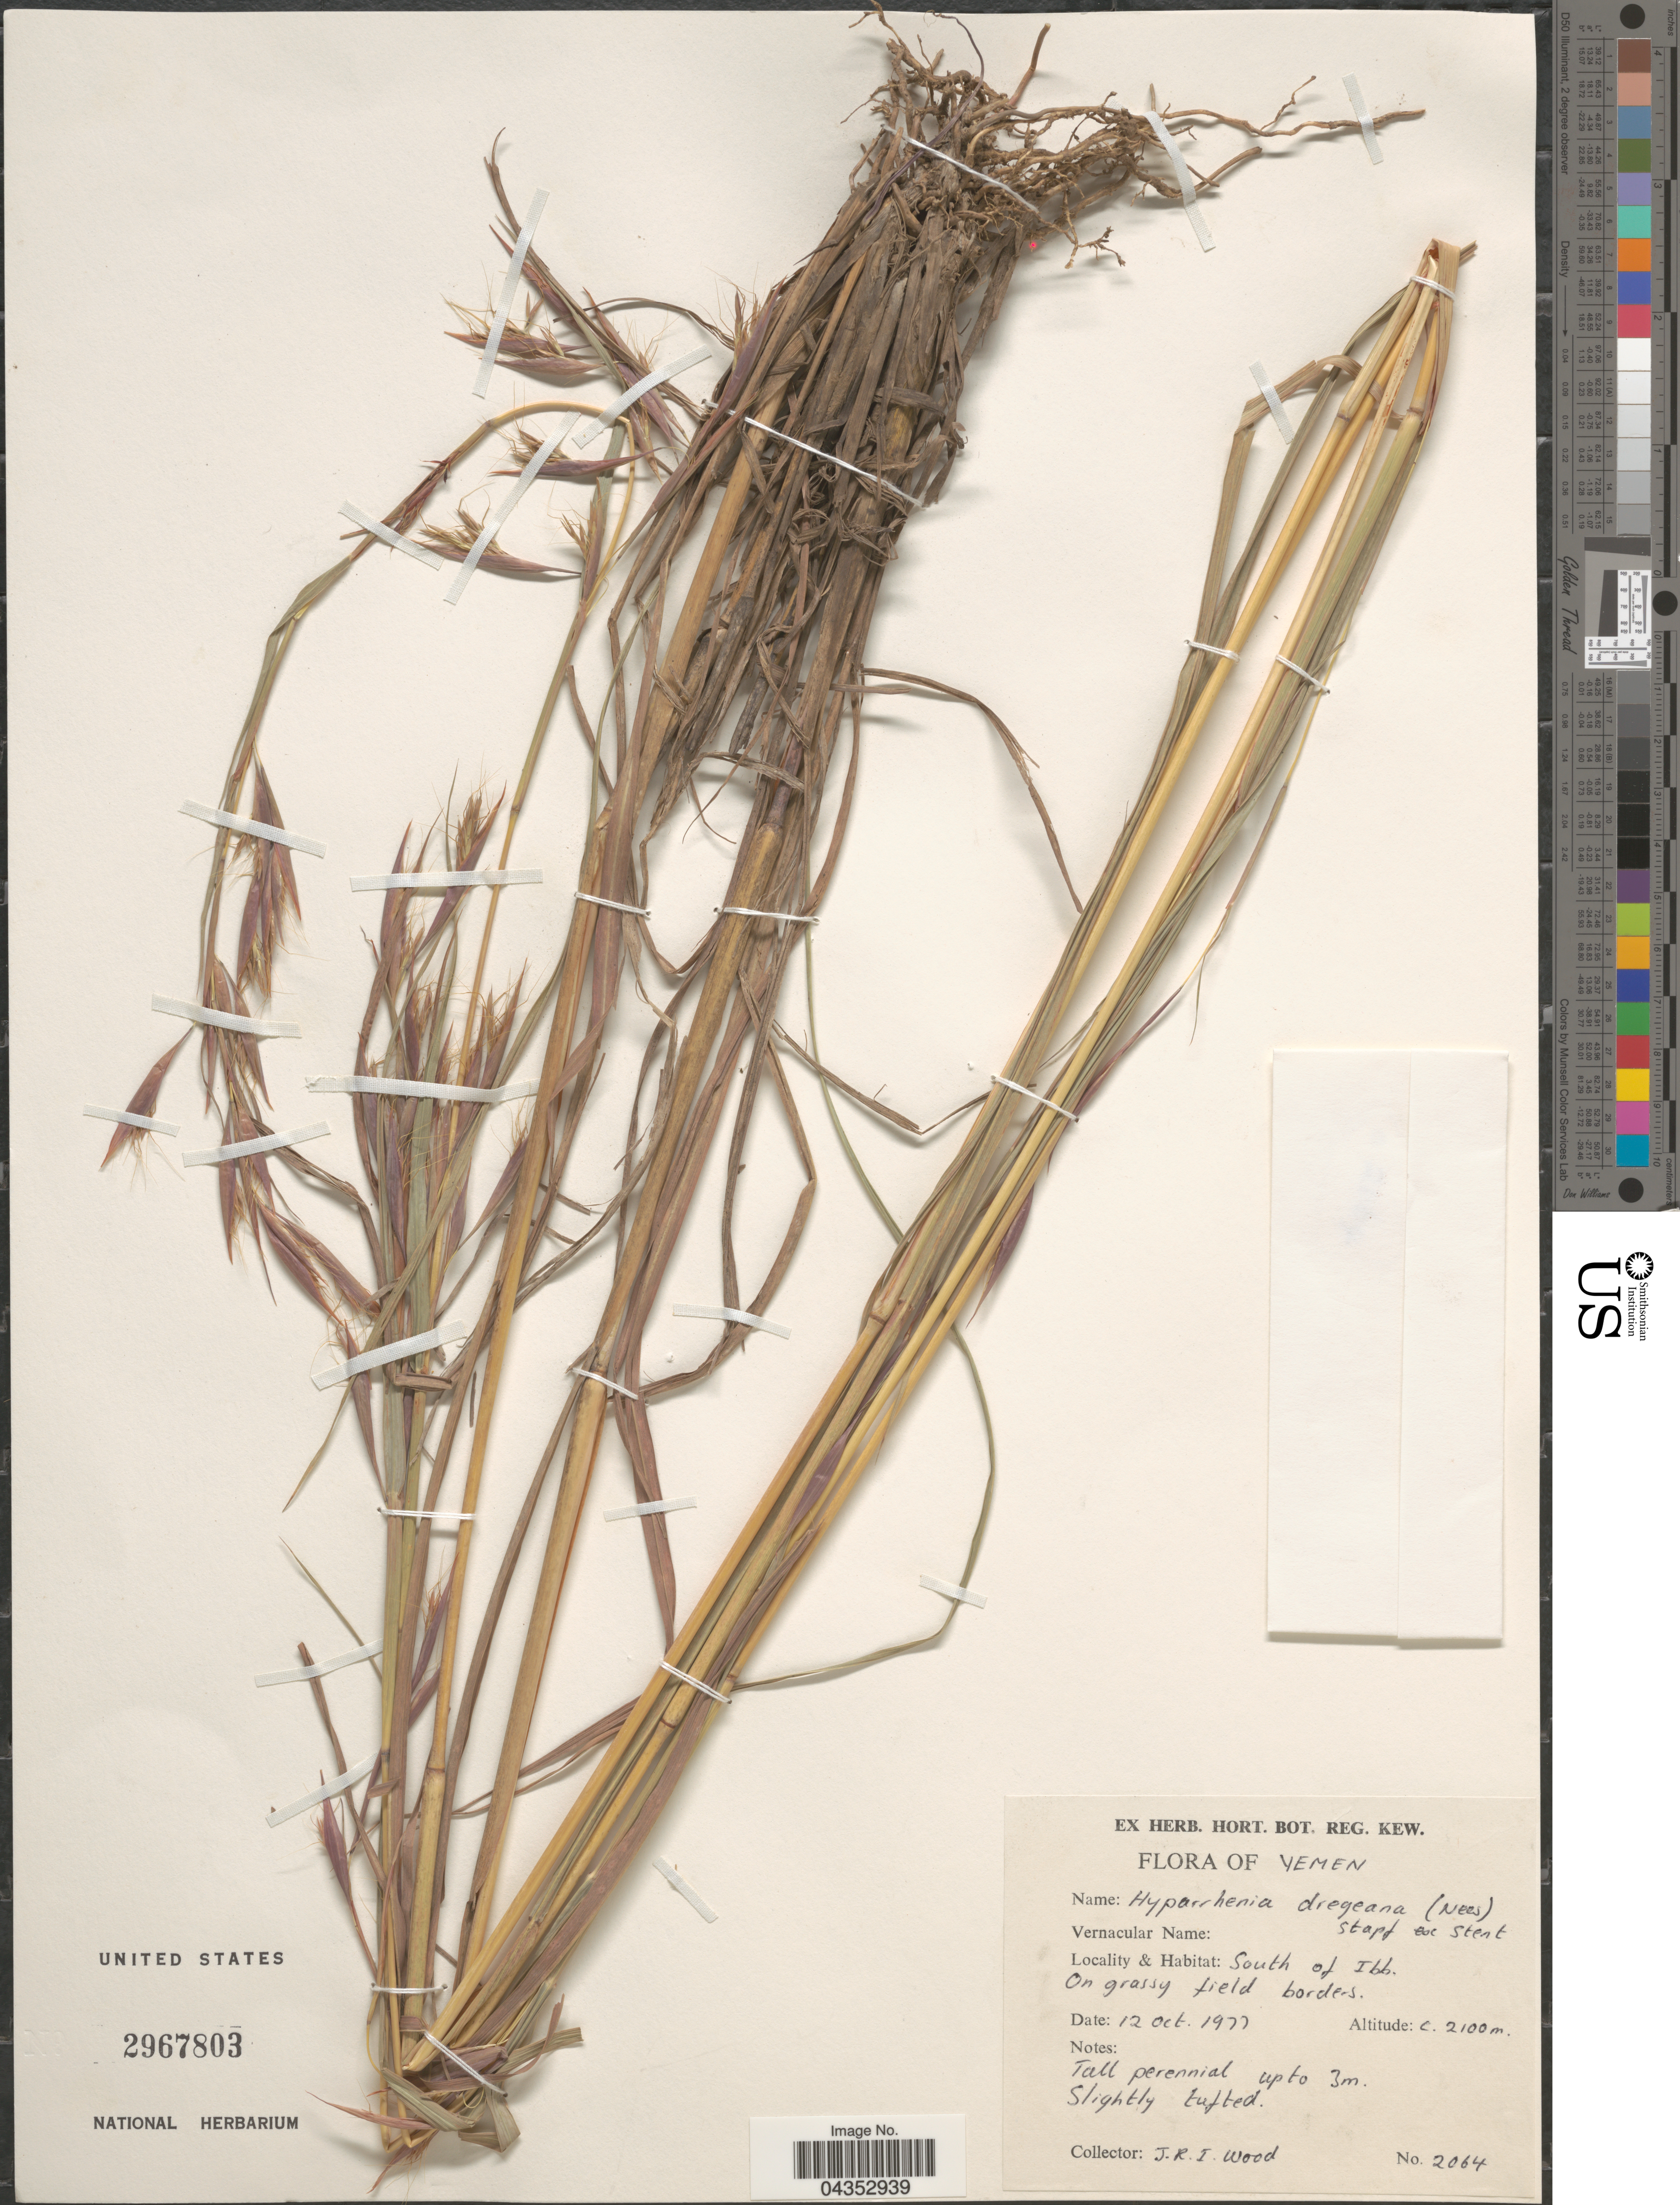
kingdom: Plantae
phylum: Tracheophyta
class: Liliopsida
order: Poales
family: Poaceae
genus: Hyparrhenia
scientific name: Hyparrhenia dregeana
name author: (Nees) Stapf ex Stent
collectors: J. R. I. Wood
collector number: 2064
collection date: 1977-10-12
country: Yemen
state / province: Ibb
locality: South of Ibb. On grassy field borders.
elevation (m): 2100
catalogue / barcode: US 2967803